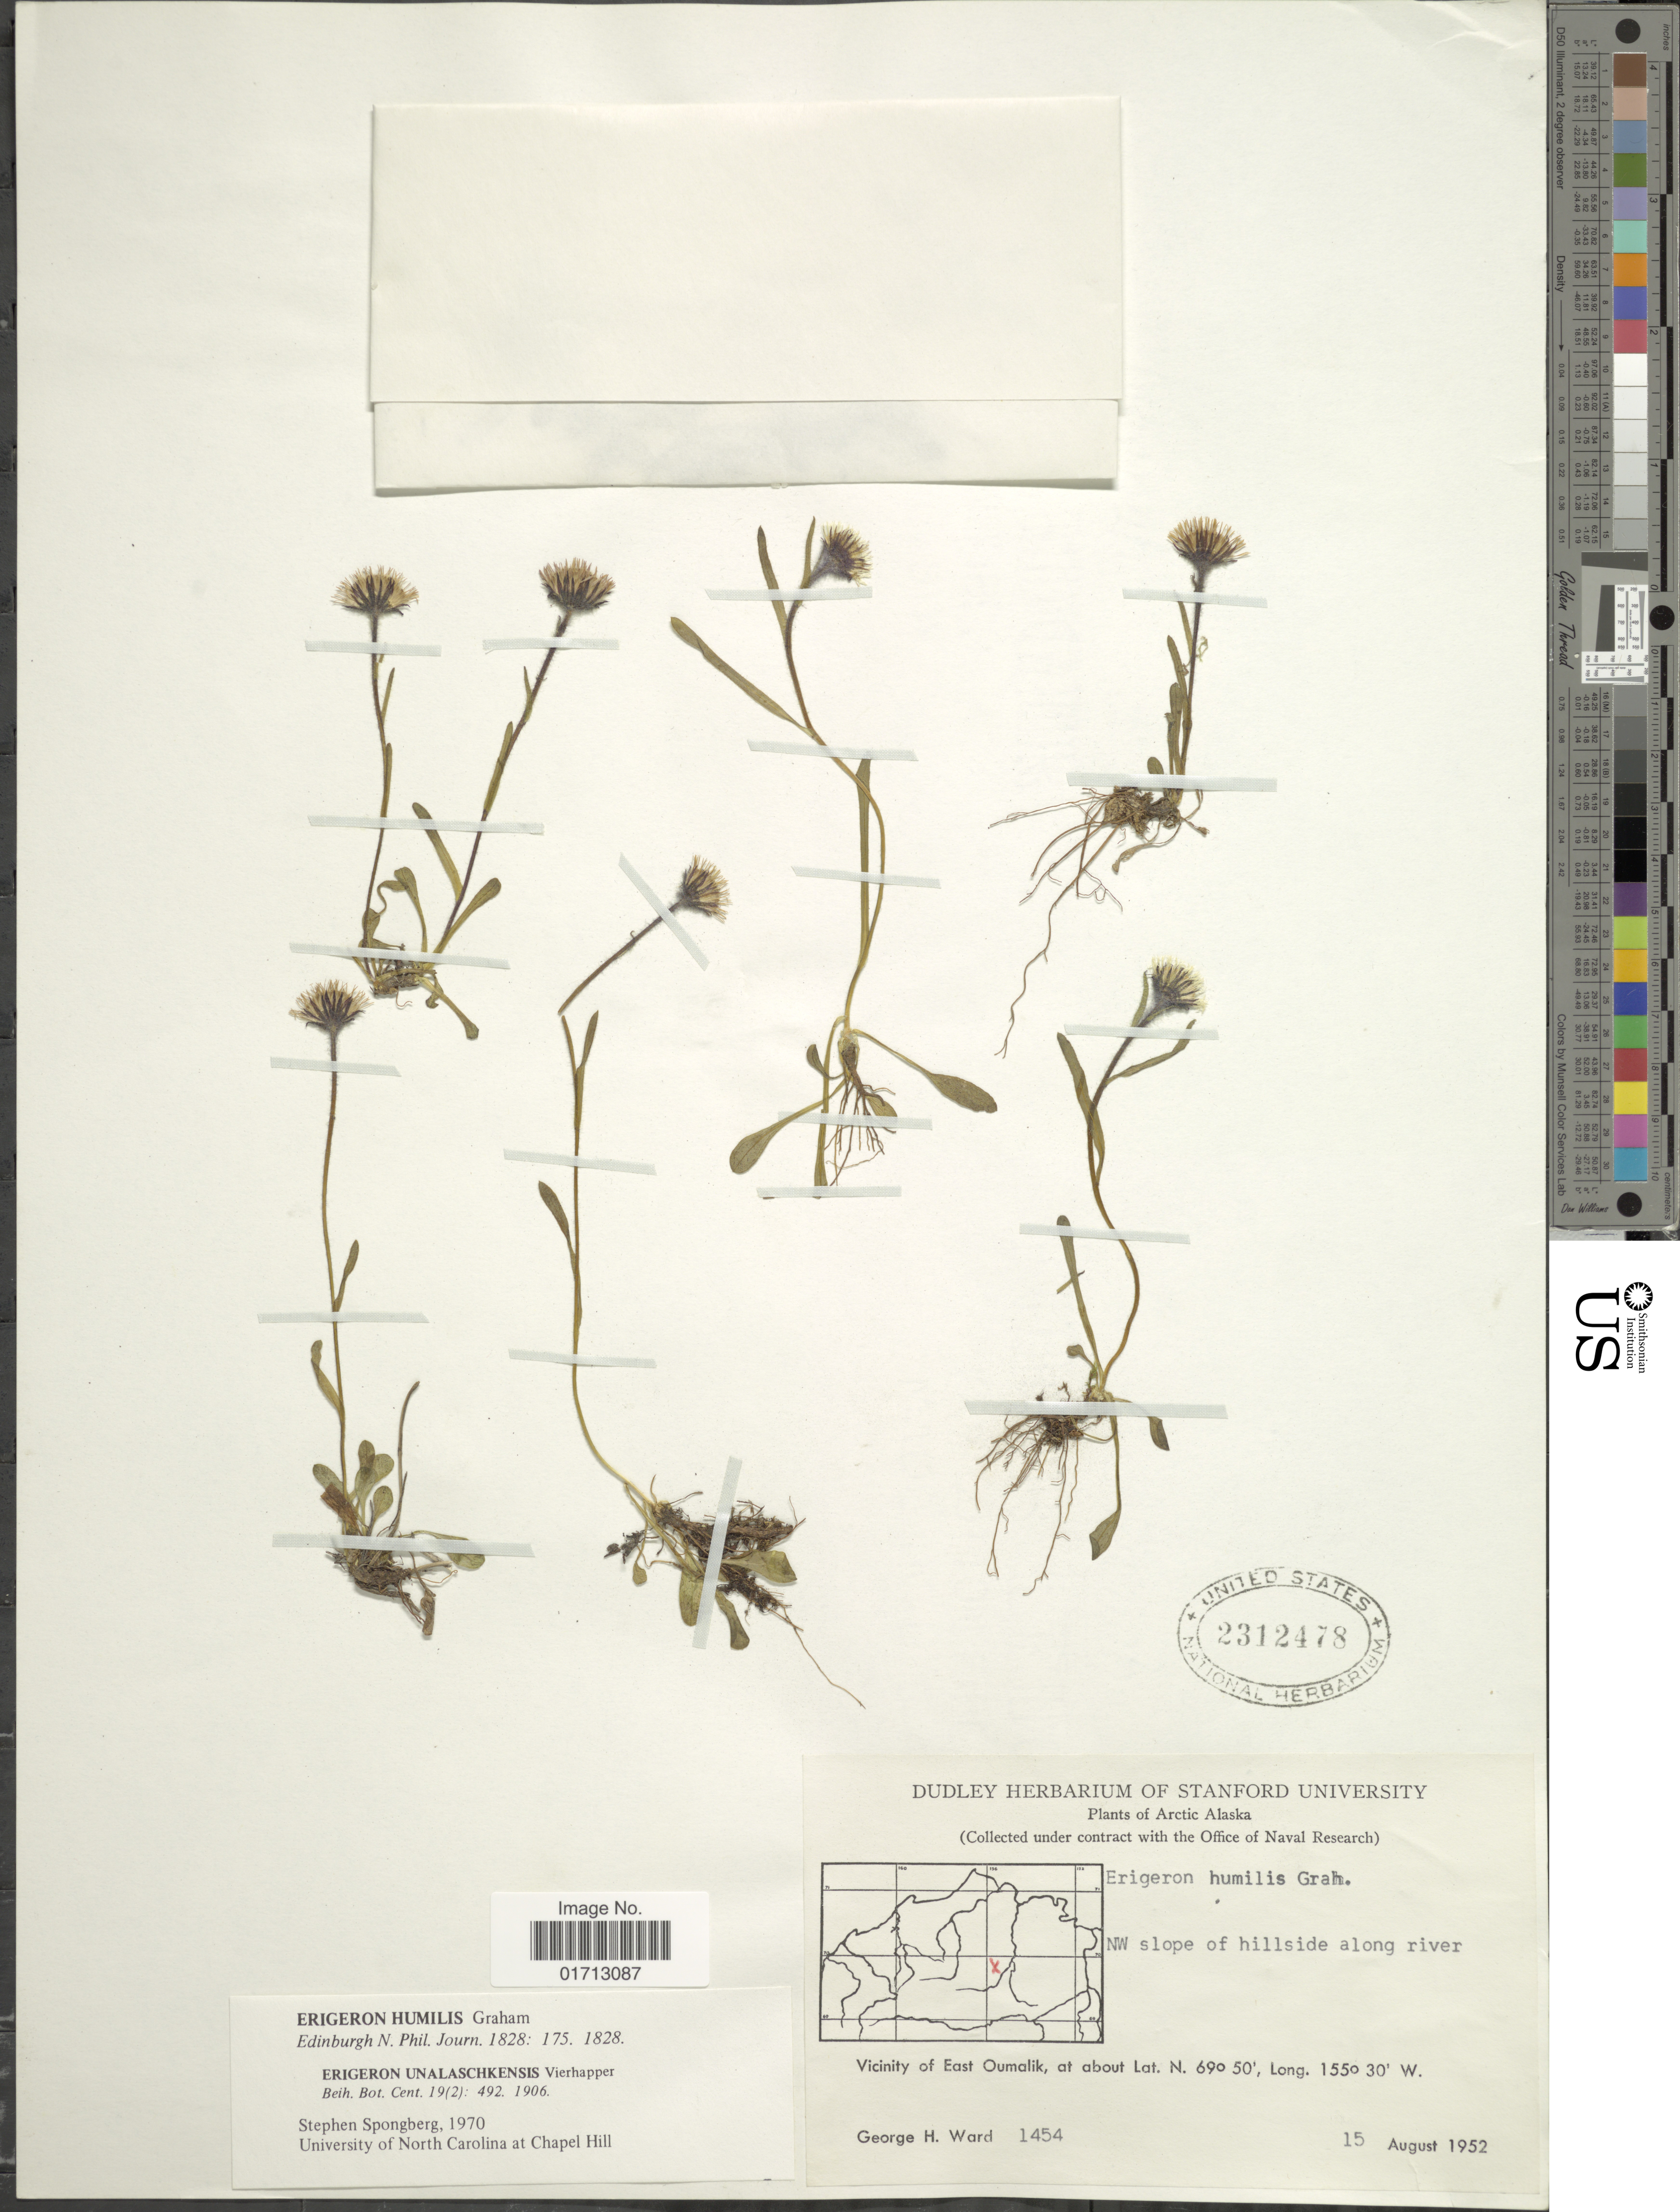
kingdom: Plantae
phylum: Tracheophyta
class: Magnoliopsida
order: Asterales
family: Asteraceae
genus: Erigeron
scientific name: Erigeron humilis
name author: Graham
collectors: G. H. Ward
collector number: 1454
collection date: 1952-08-15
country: United States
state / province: Alaska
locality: Arctic Alaska, NW slope of hillside along river, vicinity of East Oumalik.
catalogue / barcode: US 2312478